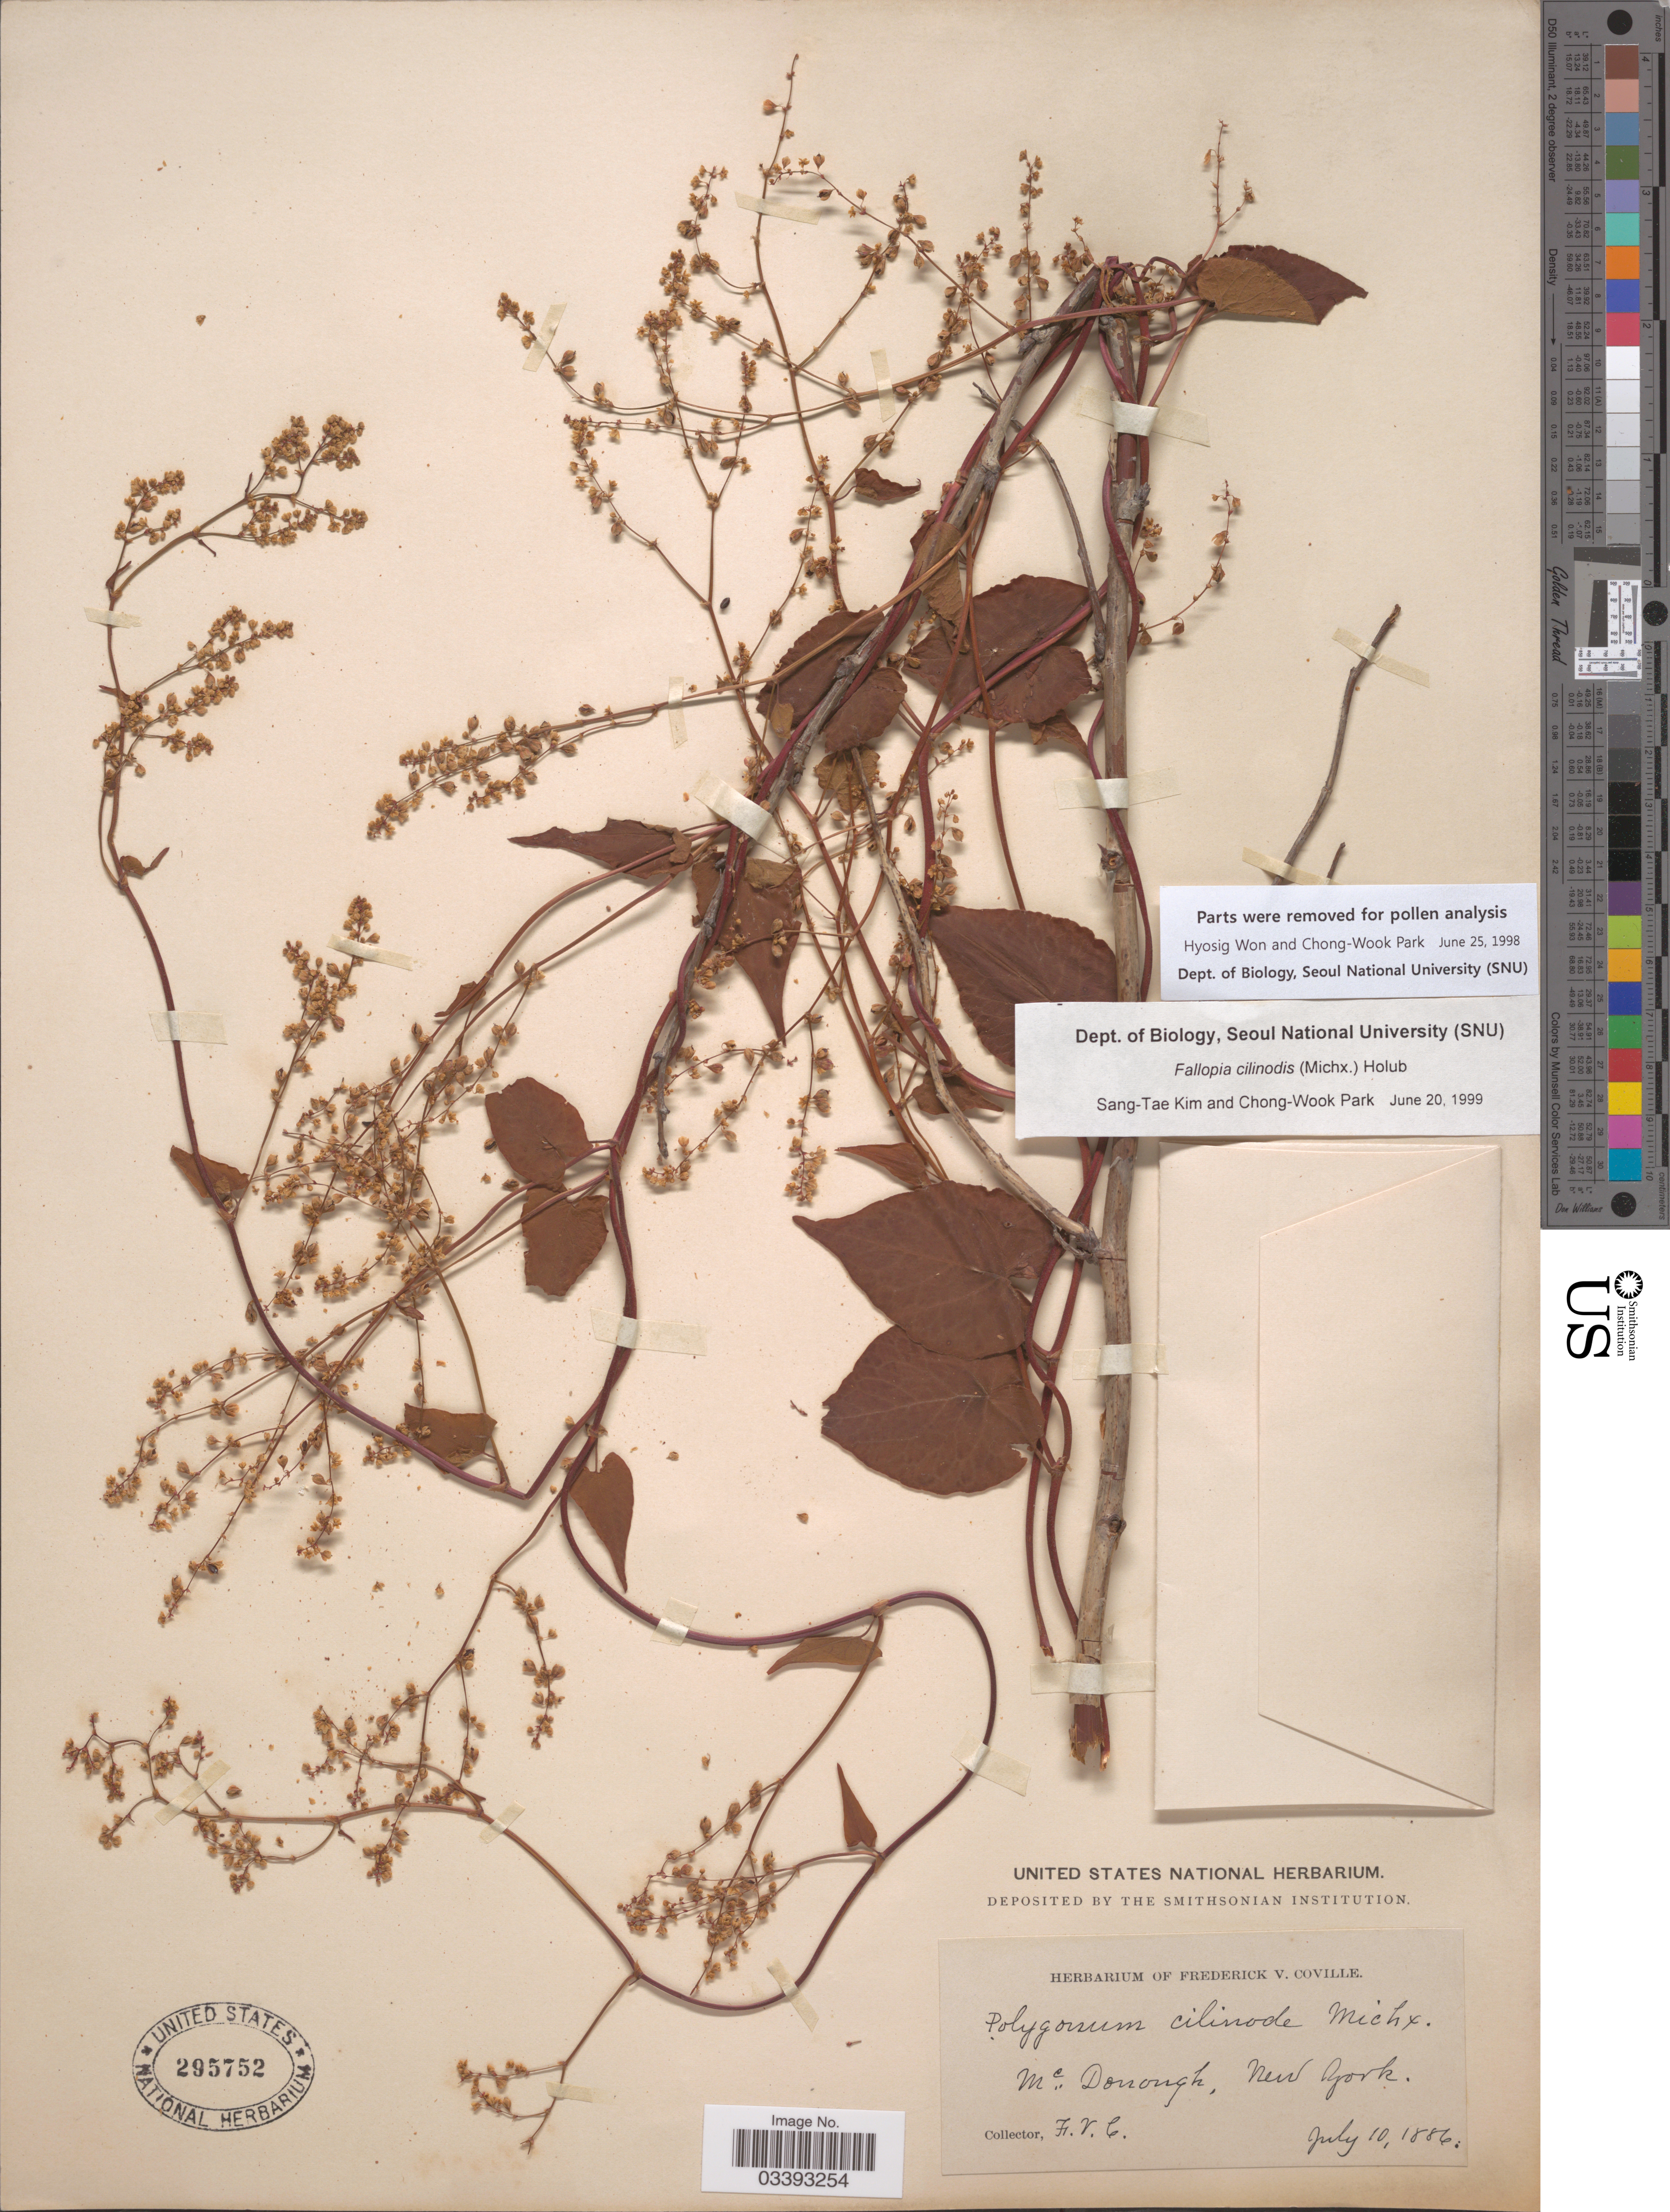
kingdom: Plantae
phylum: Tracheophyta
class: Magnoliopsida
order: Caryophyllales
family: Polygonaceae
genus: Fallopia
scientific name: Fallopia cilinodis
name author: (Michx.) Holub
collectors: F. V. Coville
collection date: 1886-07-10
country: United States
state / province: New York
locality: McDonough.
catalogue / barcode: US 295752